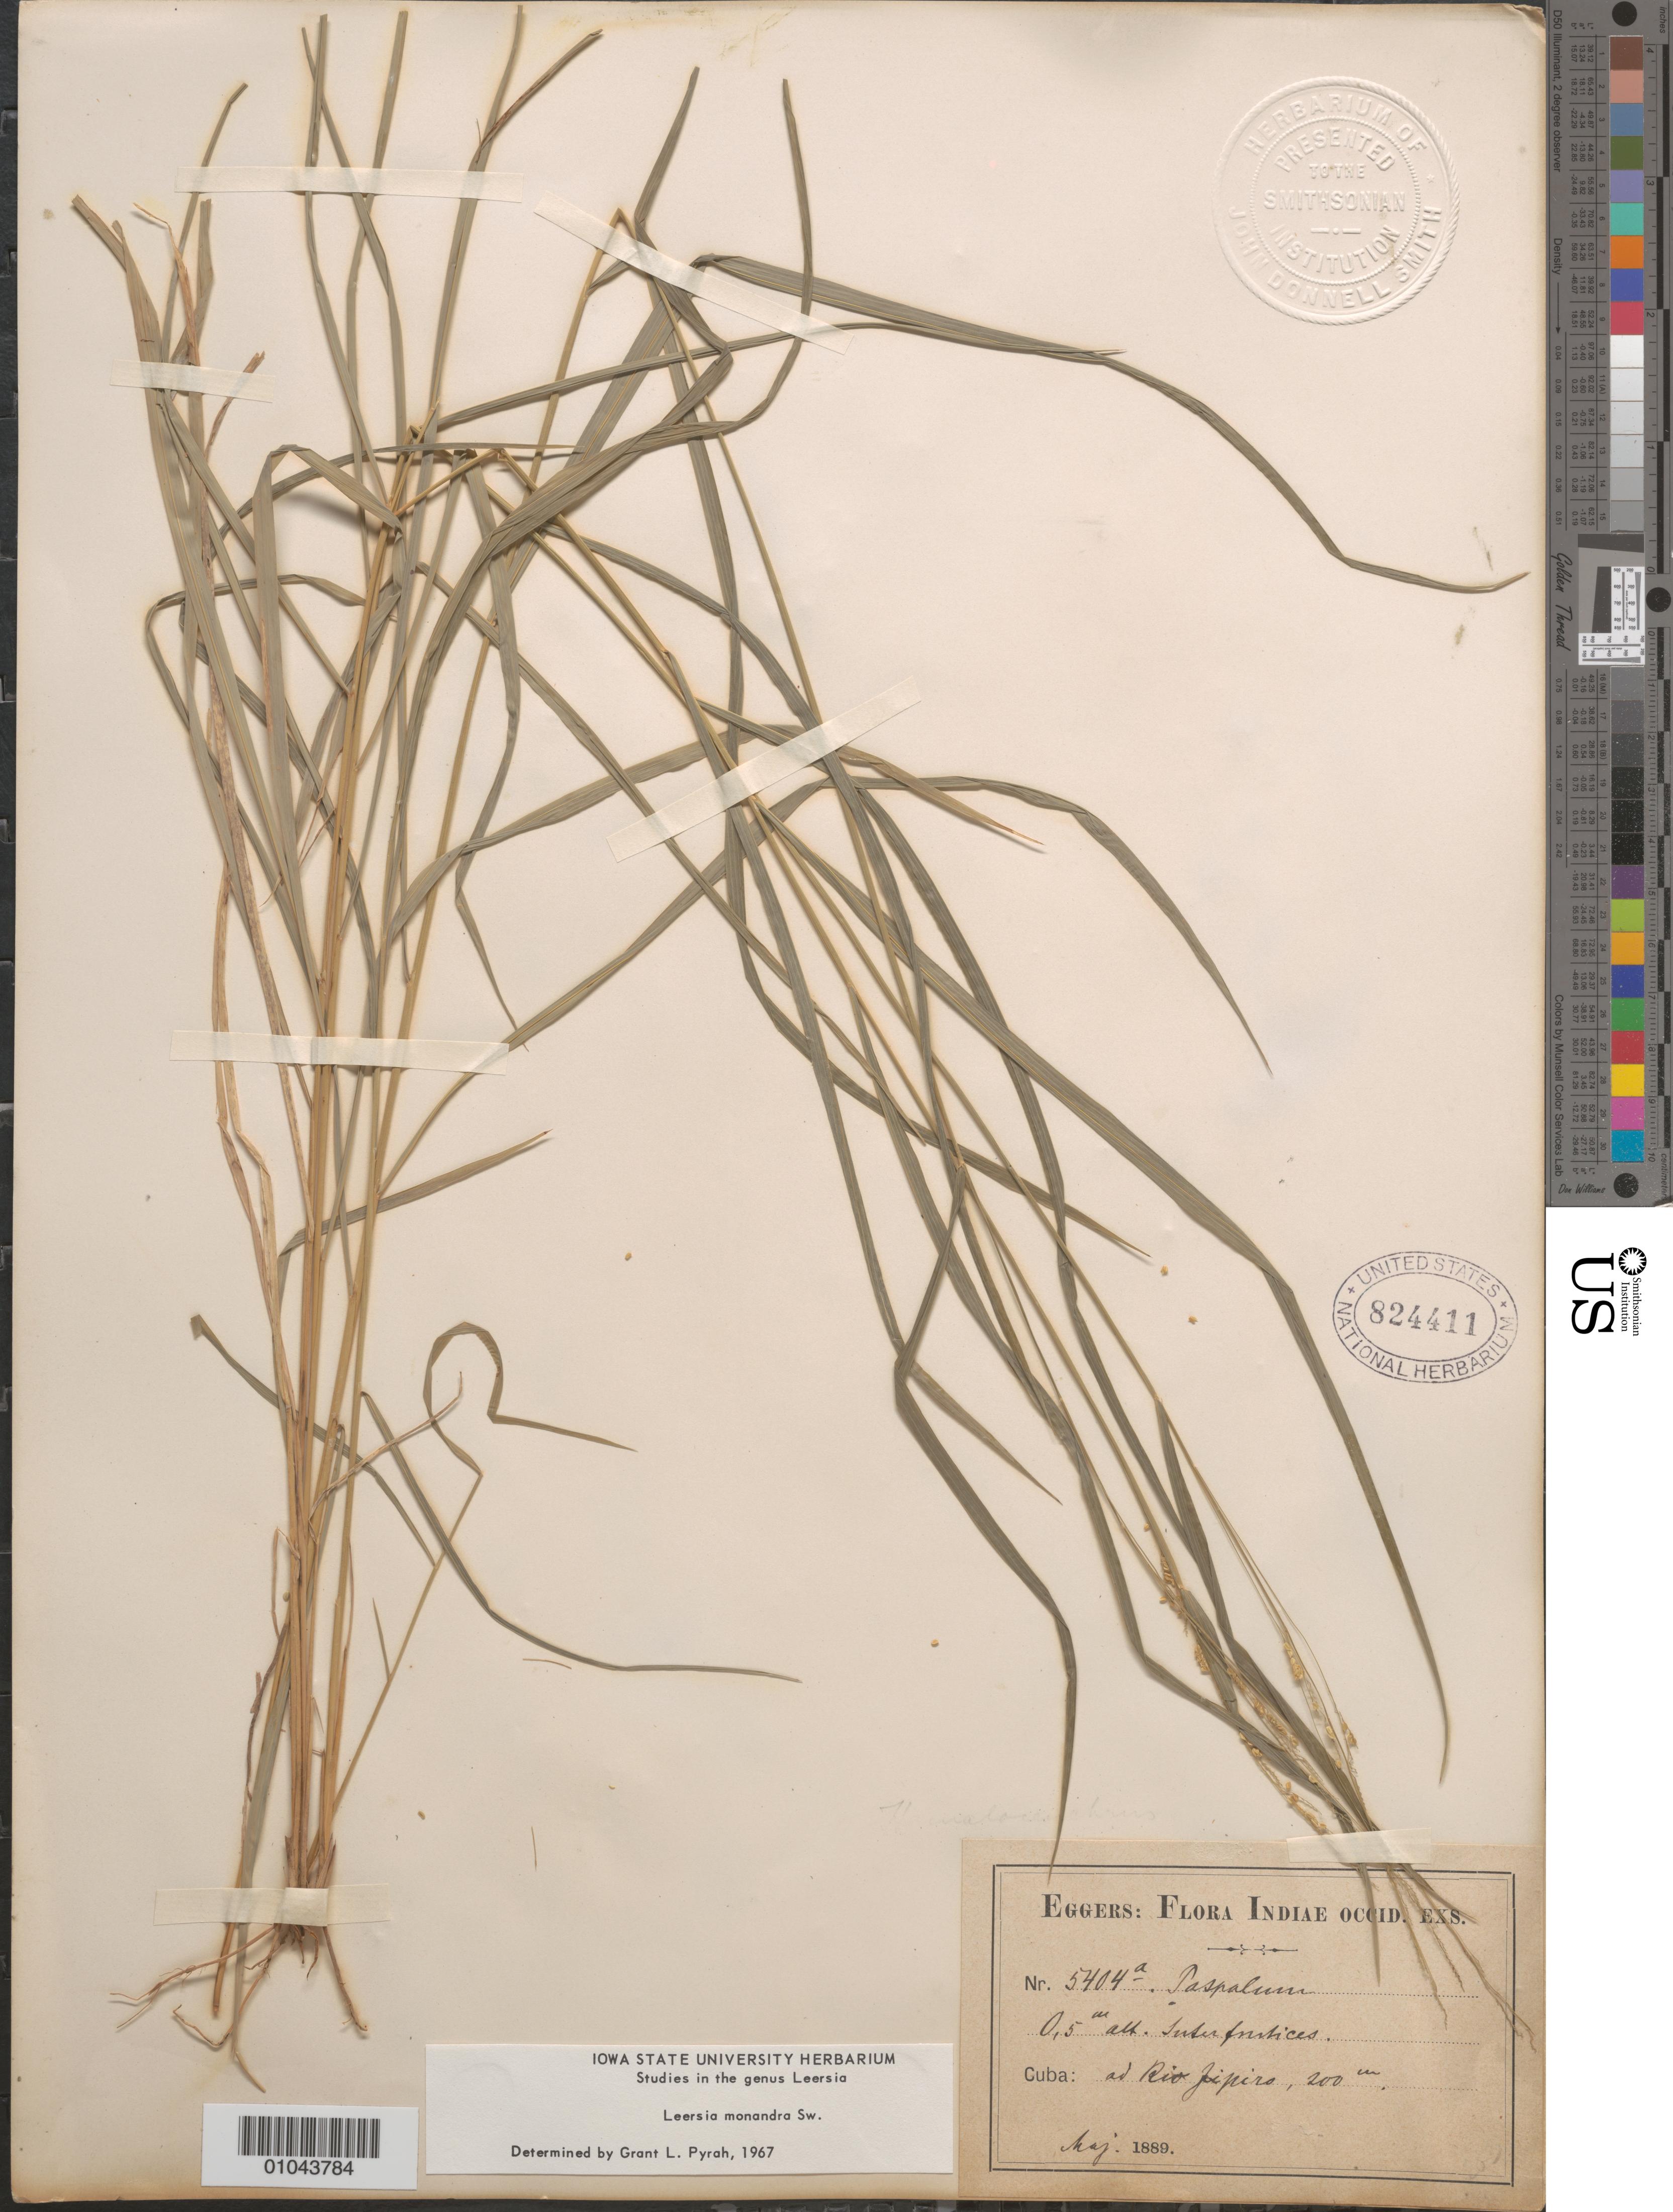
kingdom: Plantae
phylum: Tracheophyta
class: Liliopsida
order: Poales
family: Poaceae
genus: Leersia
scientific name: Leersia monandra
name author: Sw.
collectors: H. F. A. von Eggers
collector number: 5404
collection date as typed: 01 May 1889 to 31 May 1889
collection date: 1889-05-01/1889-05-31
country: Cuba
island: Cuba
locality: ad Rio Jipiro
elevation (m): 200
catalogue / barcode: US 824411